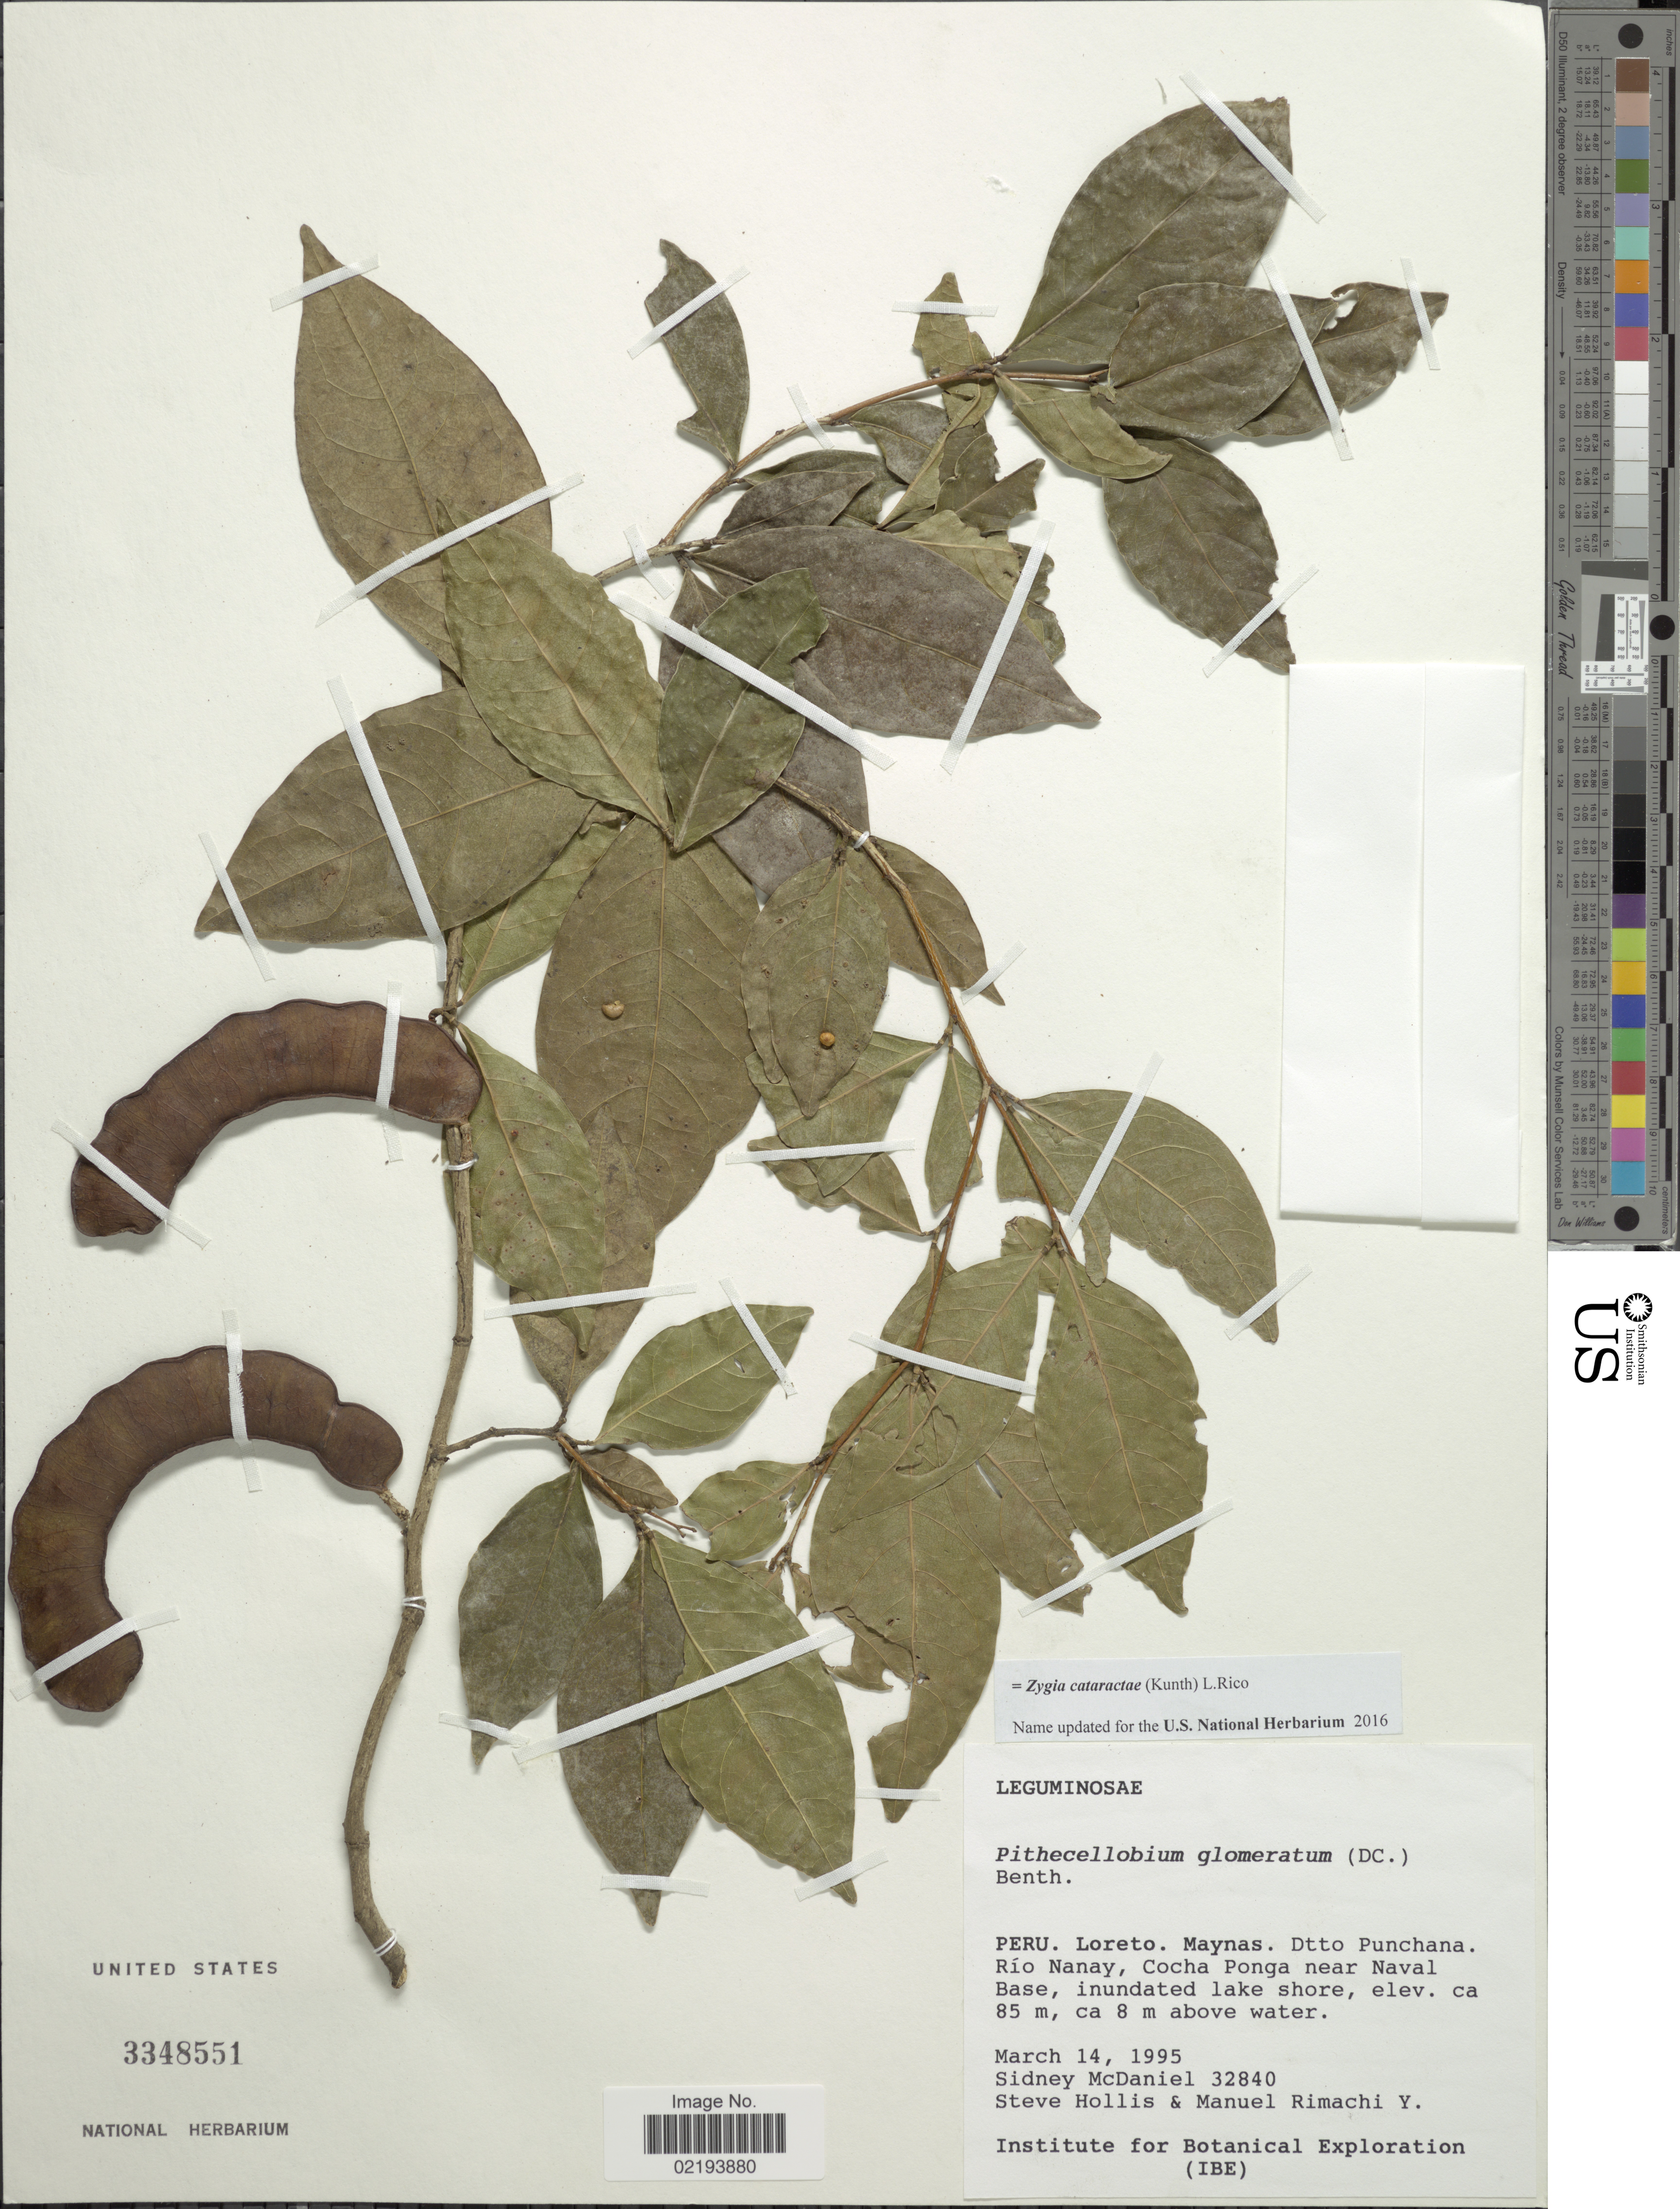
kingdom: Plantae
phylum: Tracheophyta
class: Magnoliopsida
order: Fabales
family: Fabaceae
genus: Zygia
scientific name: Zygia cataractae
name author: (Kunth) L. Rico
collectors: S. McDaniel, S. Hollis & M. Rimachi Y.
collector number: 32840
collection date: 1995-03-14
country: Peru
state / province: Loreto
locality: Maynas. Dtto Punchana. Río Nanay, Cocha Ponga near Naval Base, inundated lake shore, ca 8 m above water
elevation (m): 85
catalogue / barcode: US 3348551